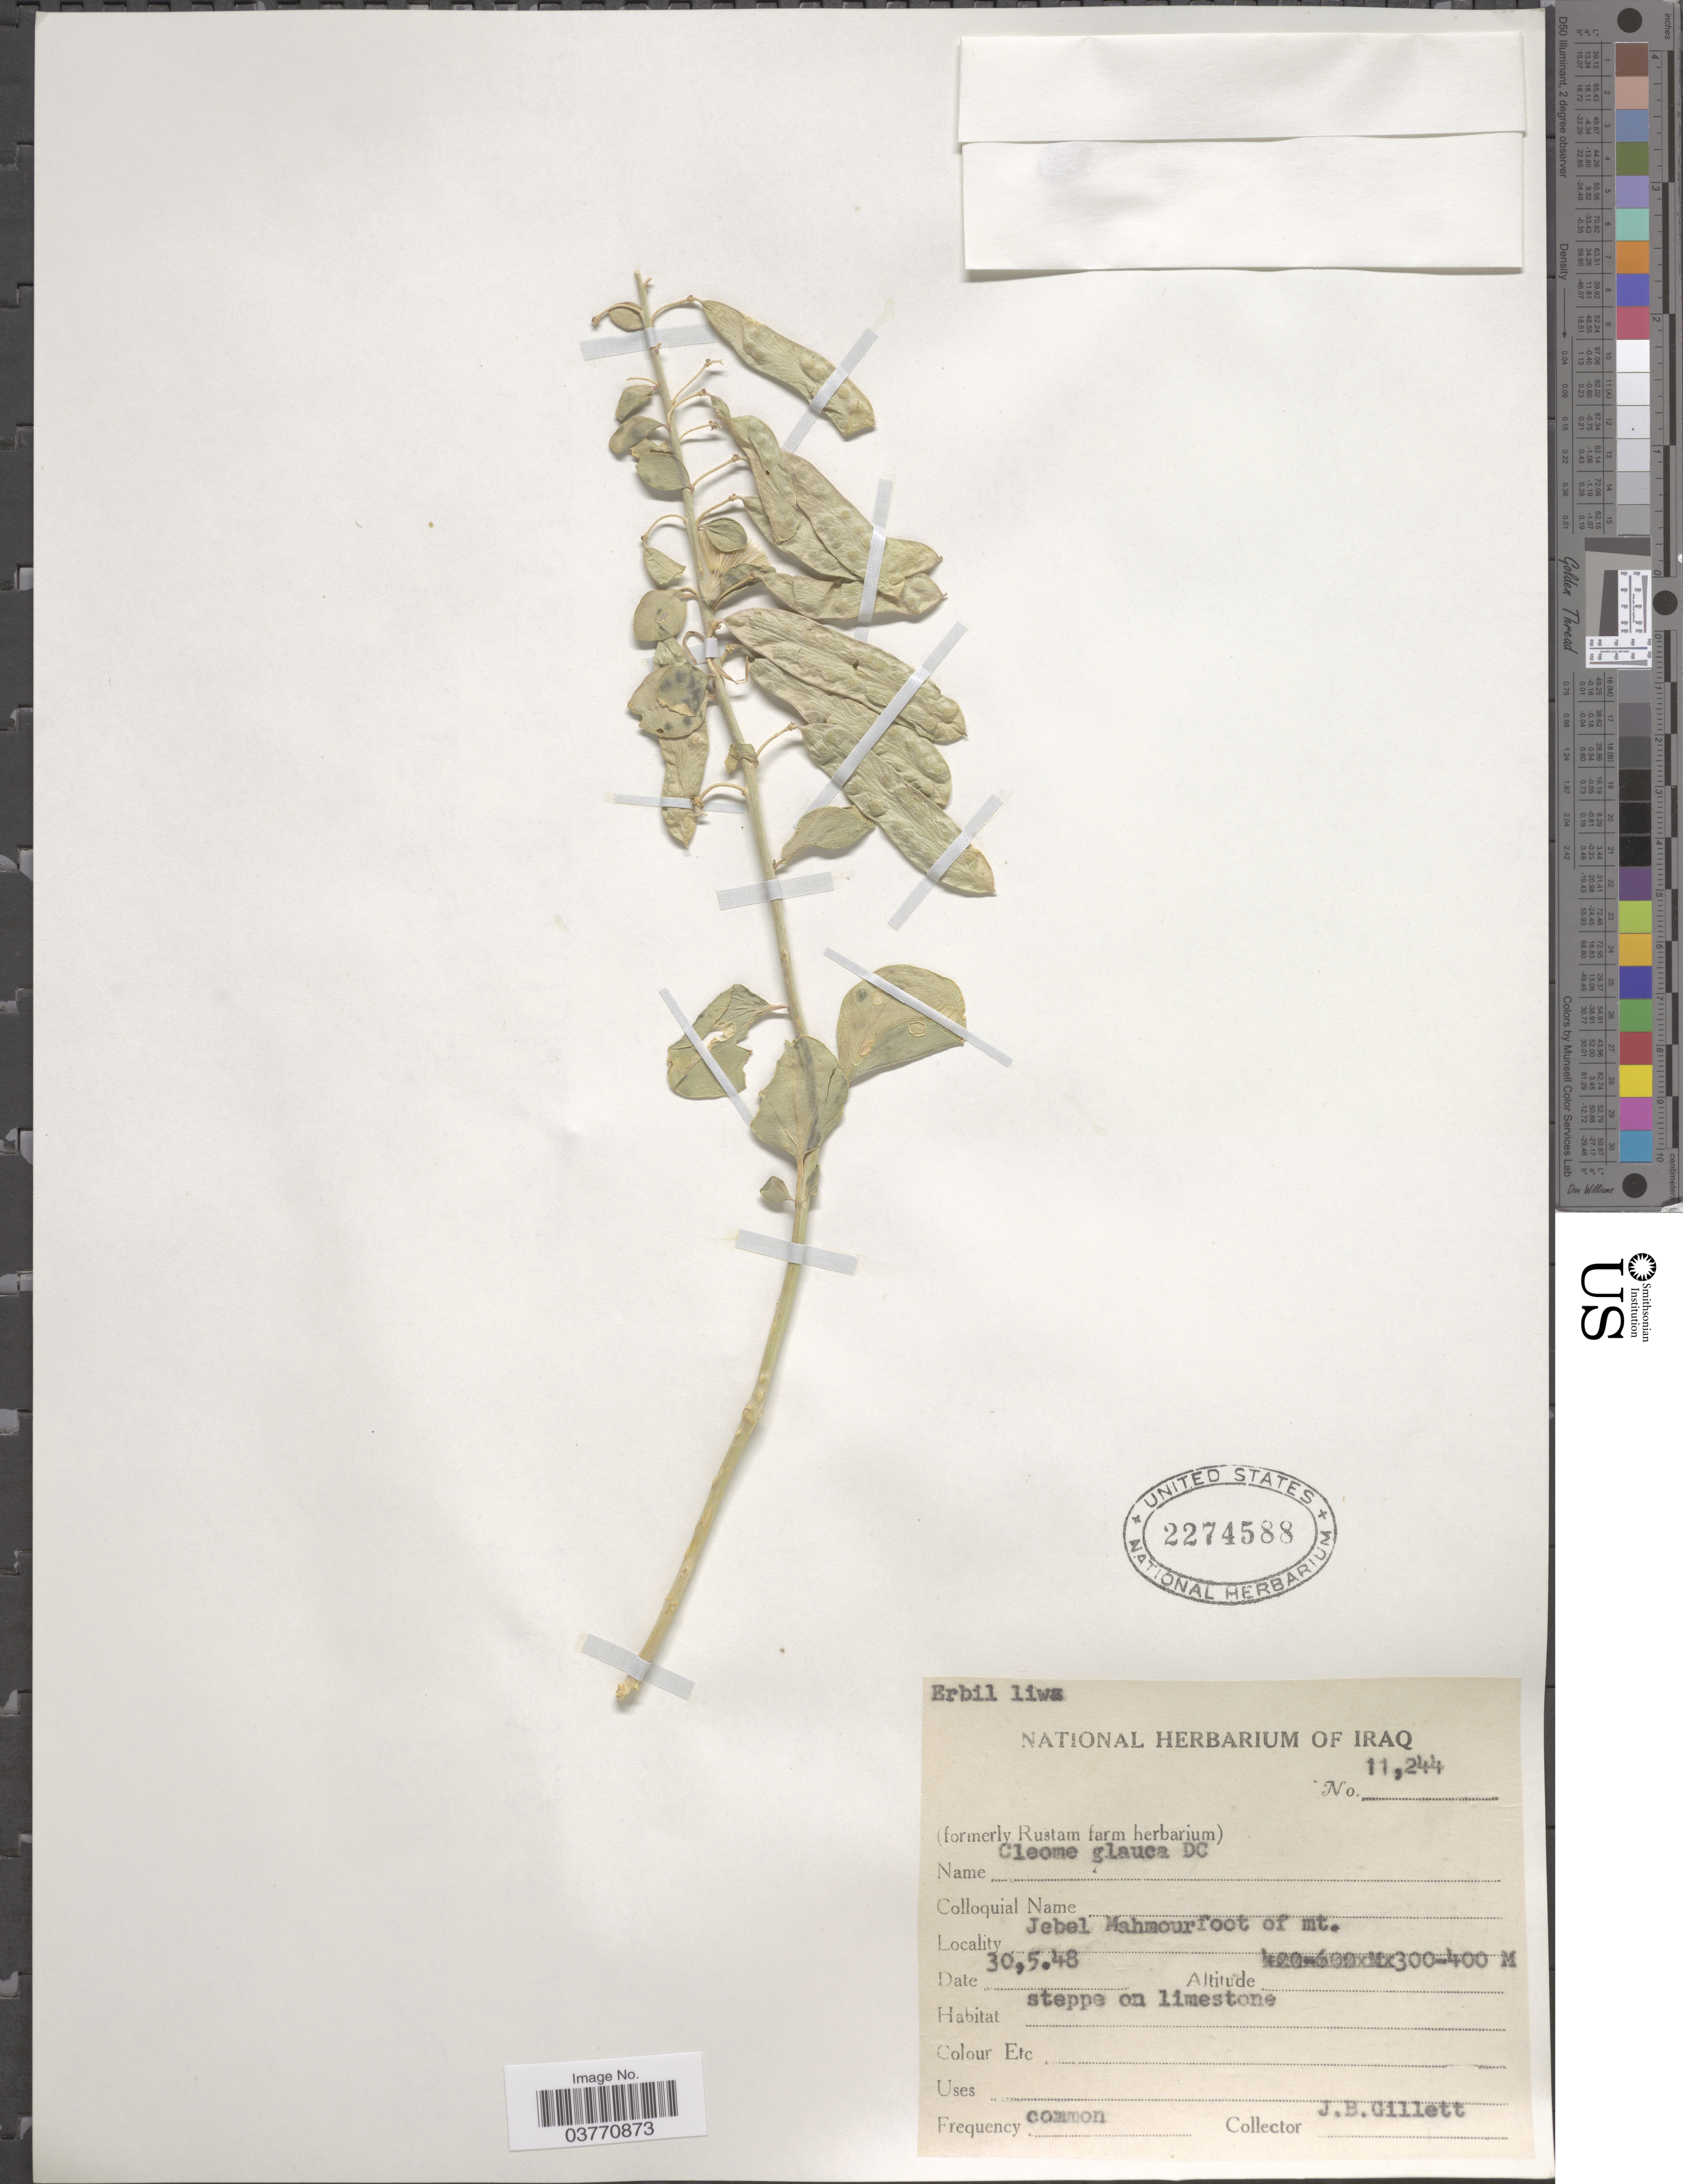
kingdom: Plantae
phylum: Tracheophyta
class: Magnoliopsida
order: Brassicales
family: Cleomaceae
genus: Cleome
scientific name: Cleome glaucescens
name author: DC.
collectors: J. B. Gillett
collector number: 11244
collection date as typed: Transcribed d/m/y: 30/5/48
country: Iraq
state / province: Arbīl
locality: Erbil liwa. Jebel Mahmour foot of mt.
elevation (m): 300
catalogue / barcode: US 2274588